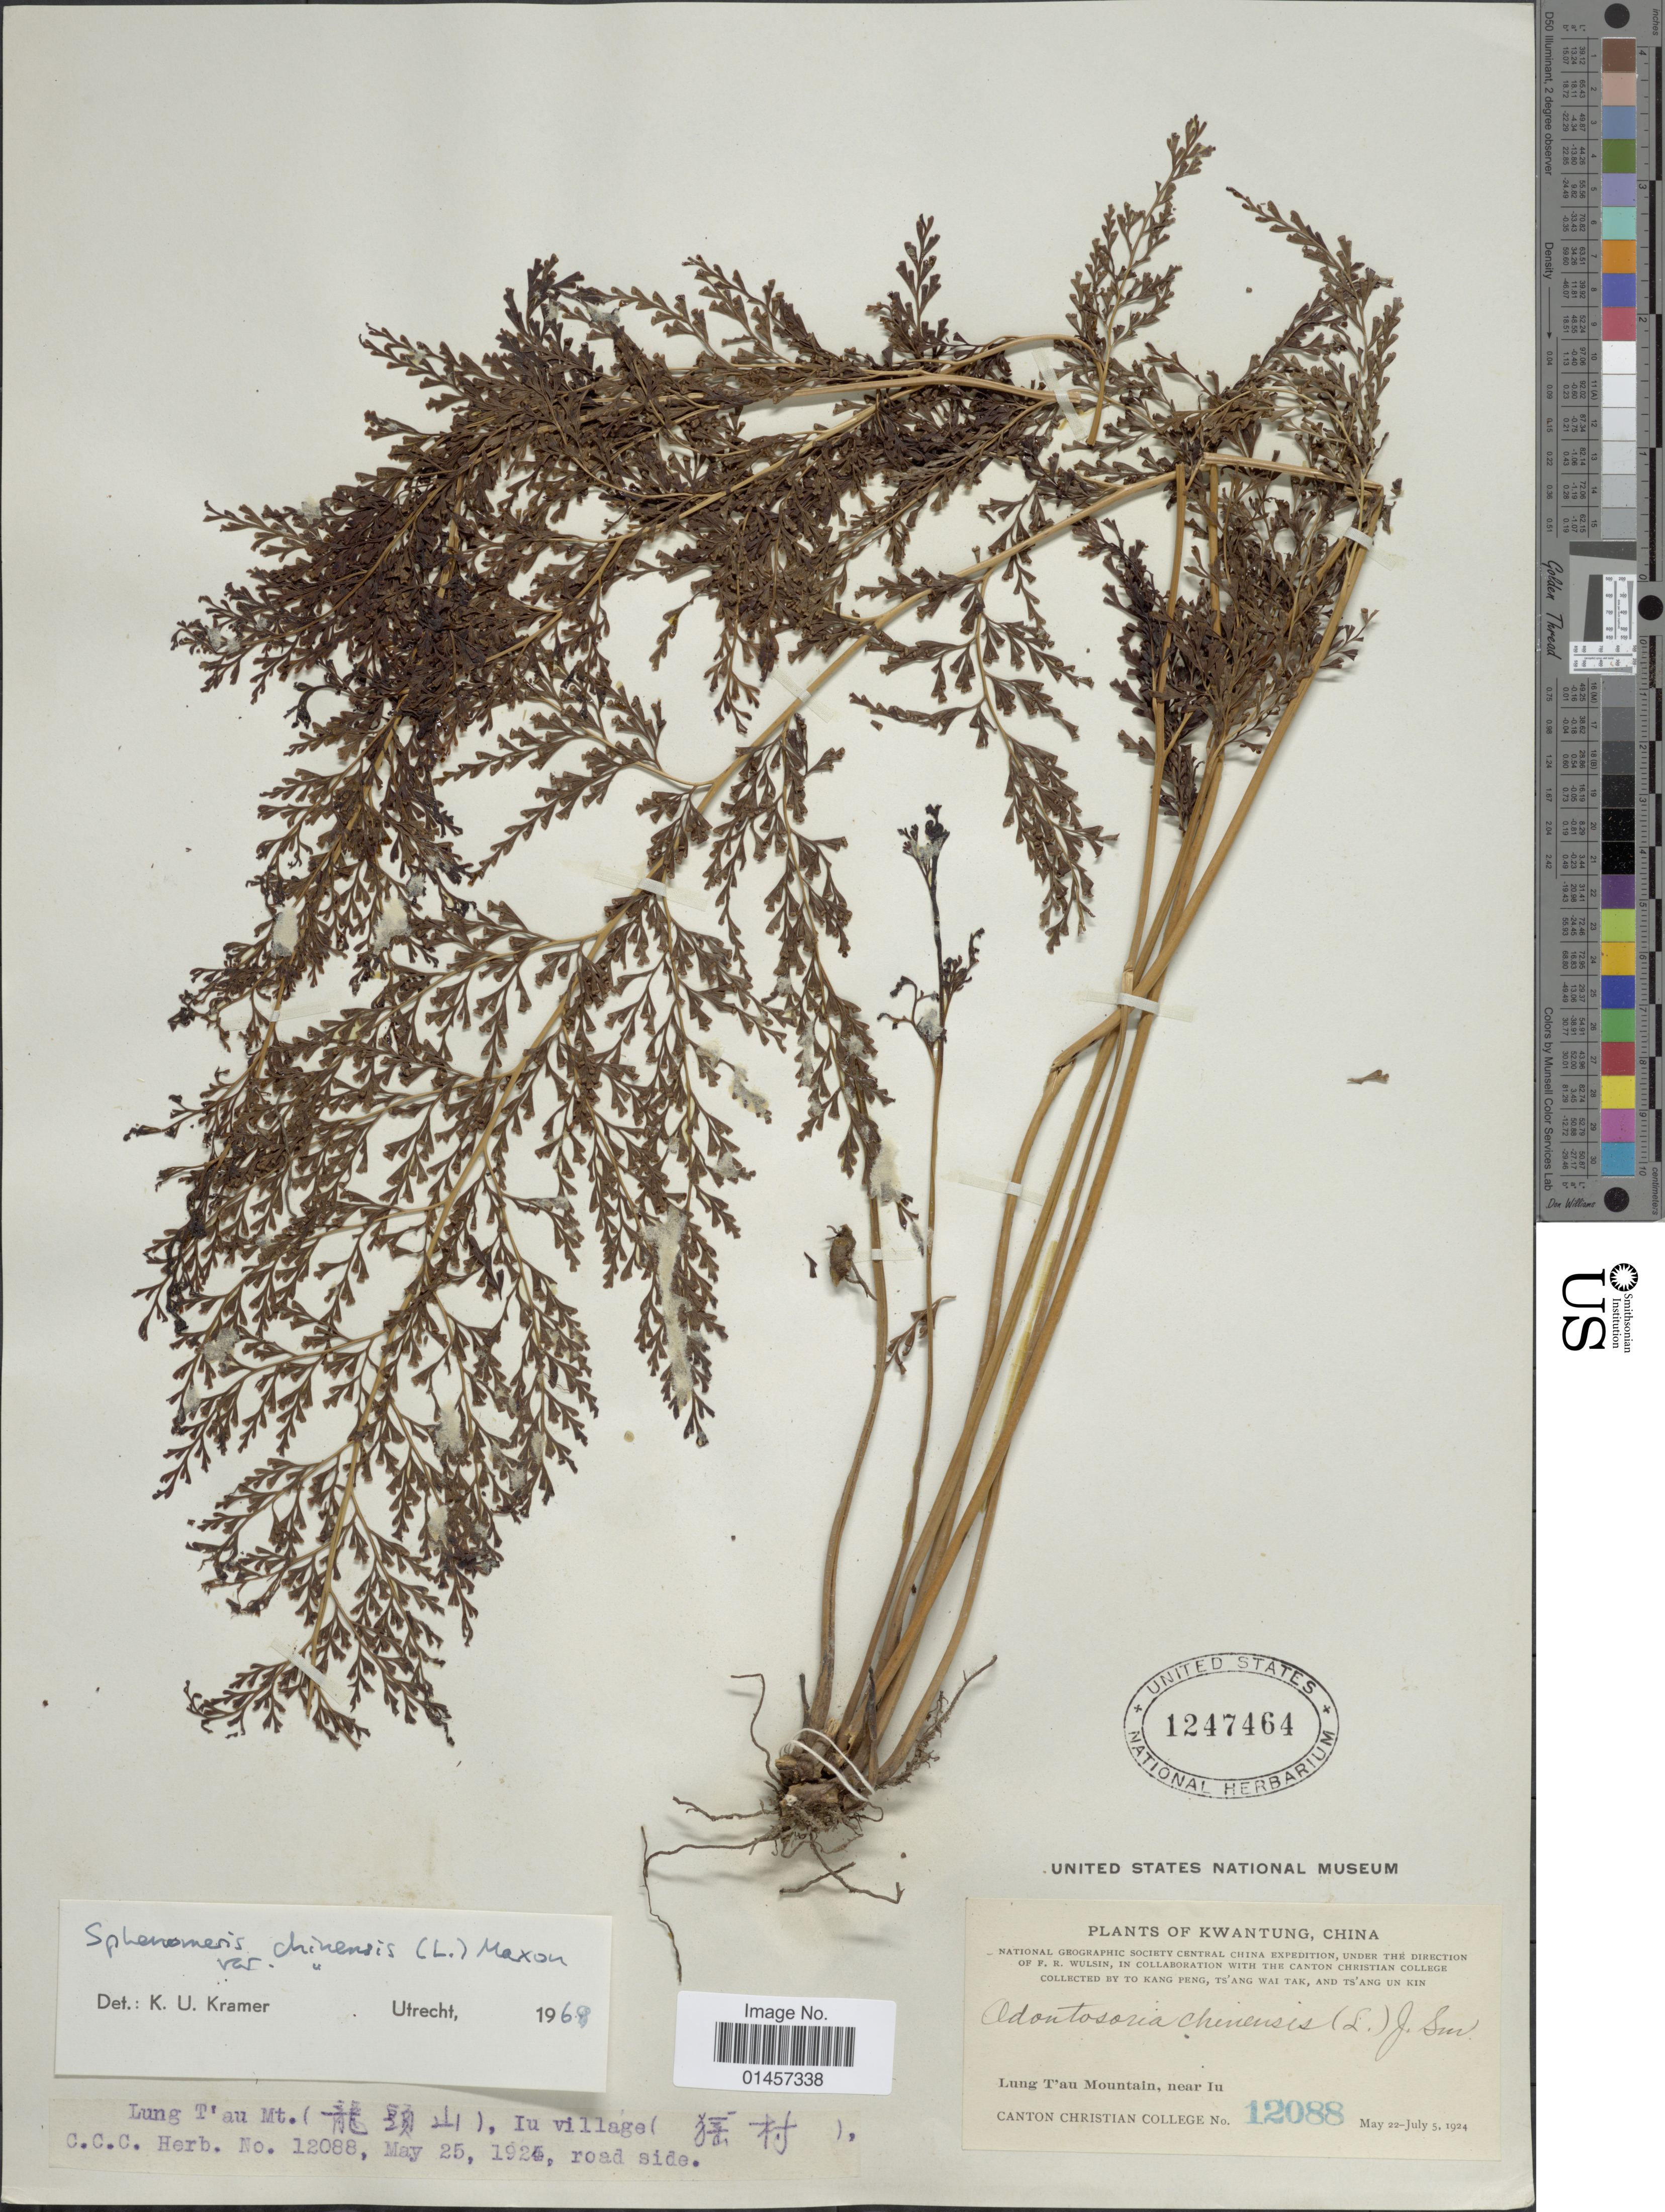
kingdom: Plantae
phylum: Tracheophyta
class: Polypodiopsida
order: Polypodiales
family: Lindsaeaceae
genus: Sphenomeris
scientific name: Sphenomeris chinensis var. chinensis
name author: (L.) Maxon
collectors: Canton Christian College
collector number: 12088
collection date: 1924-05-22/1924-07-05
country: China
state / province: Guangdong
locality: Kwangtung, China, Lung T'au Mountain, near Iu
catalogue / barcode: US 1247464